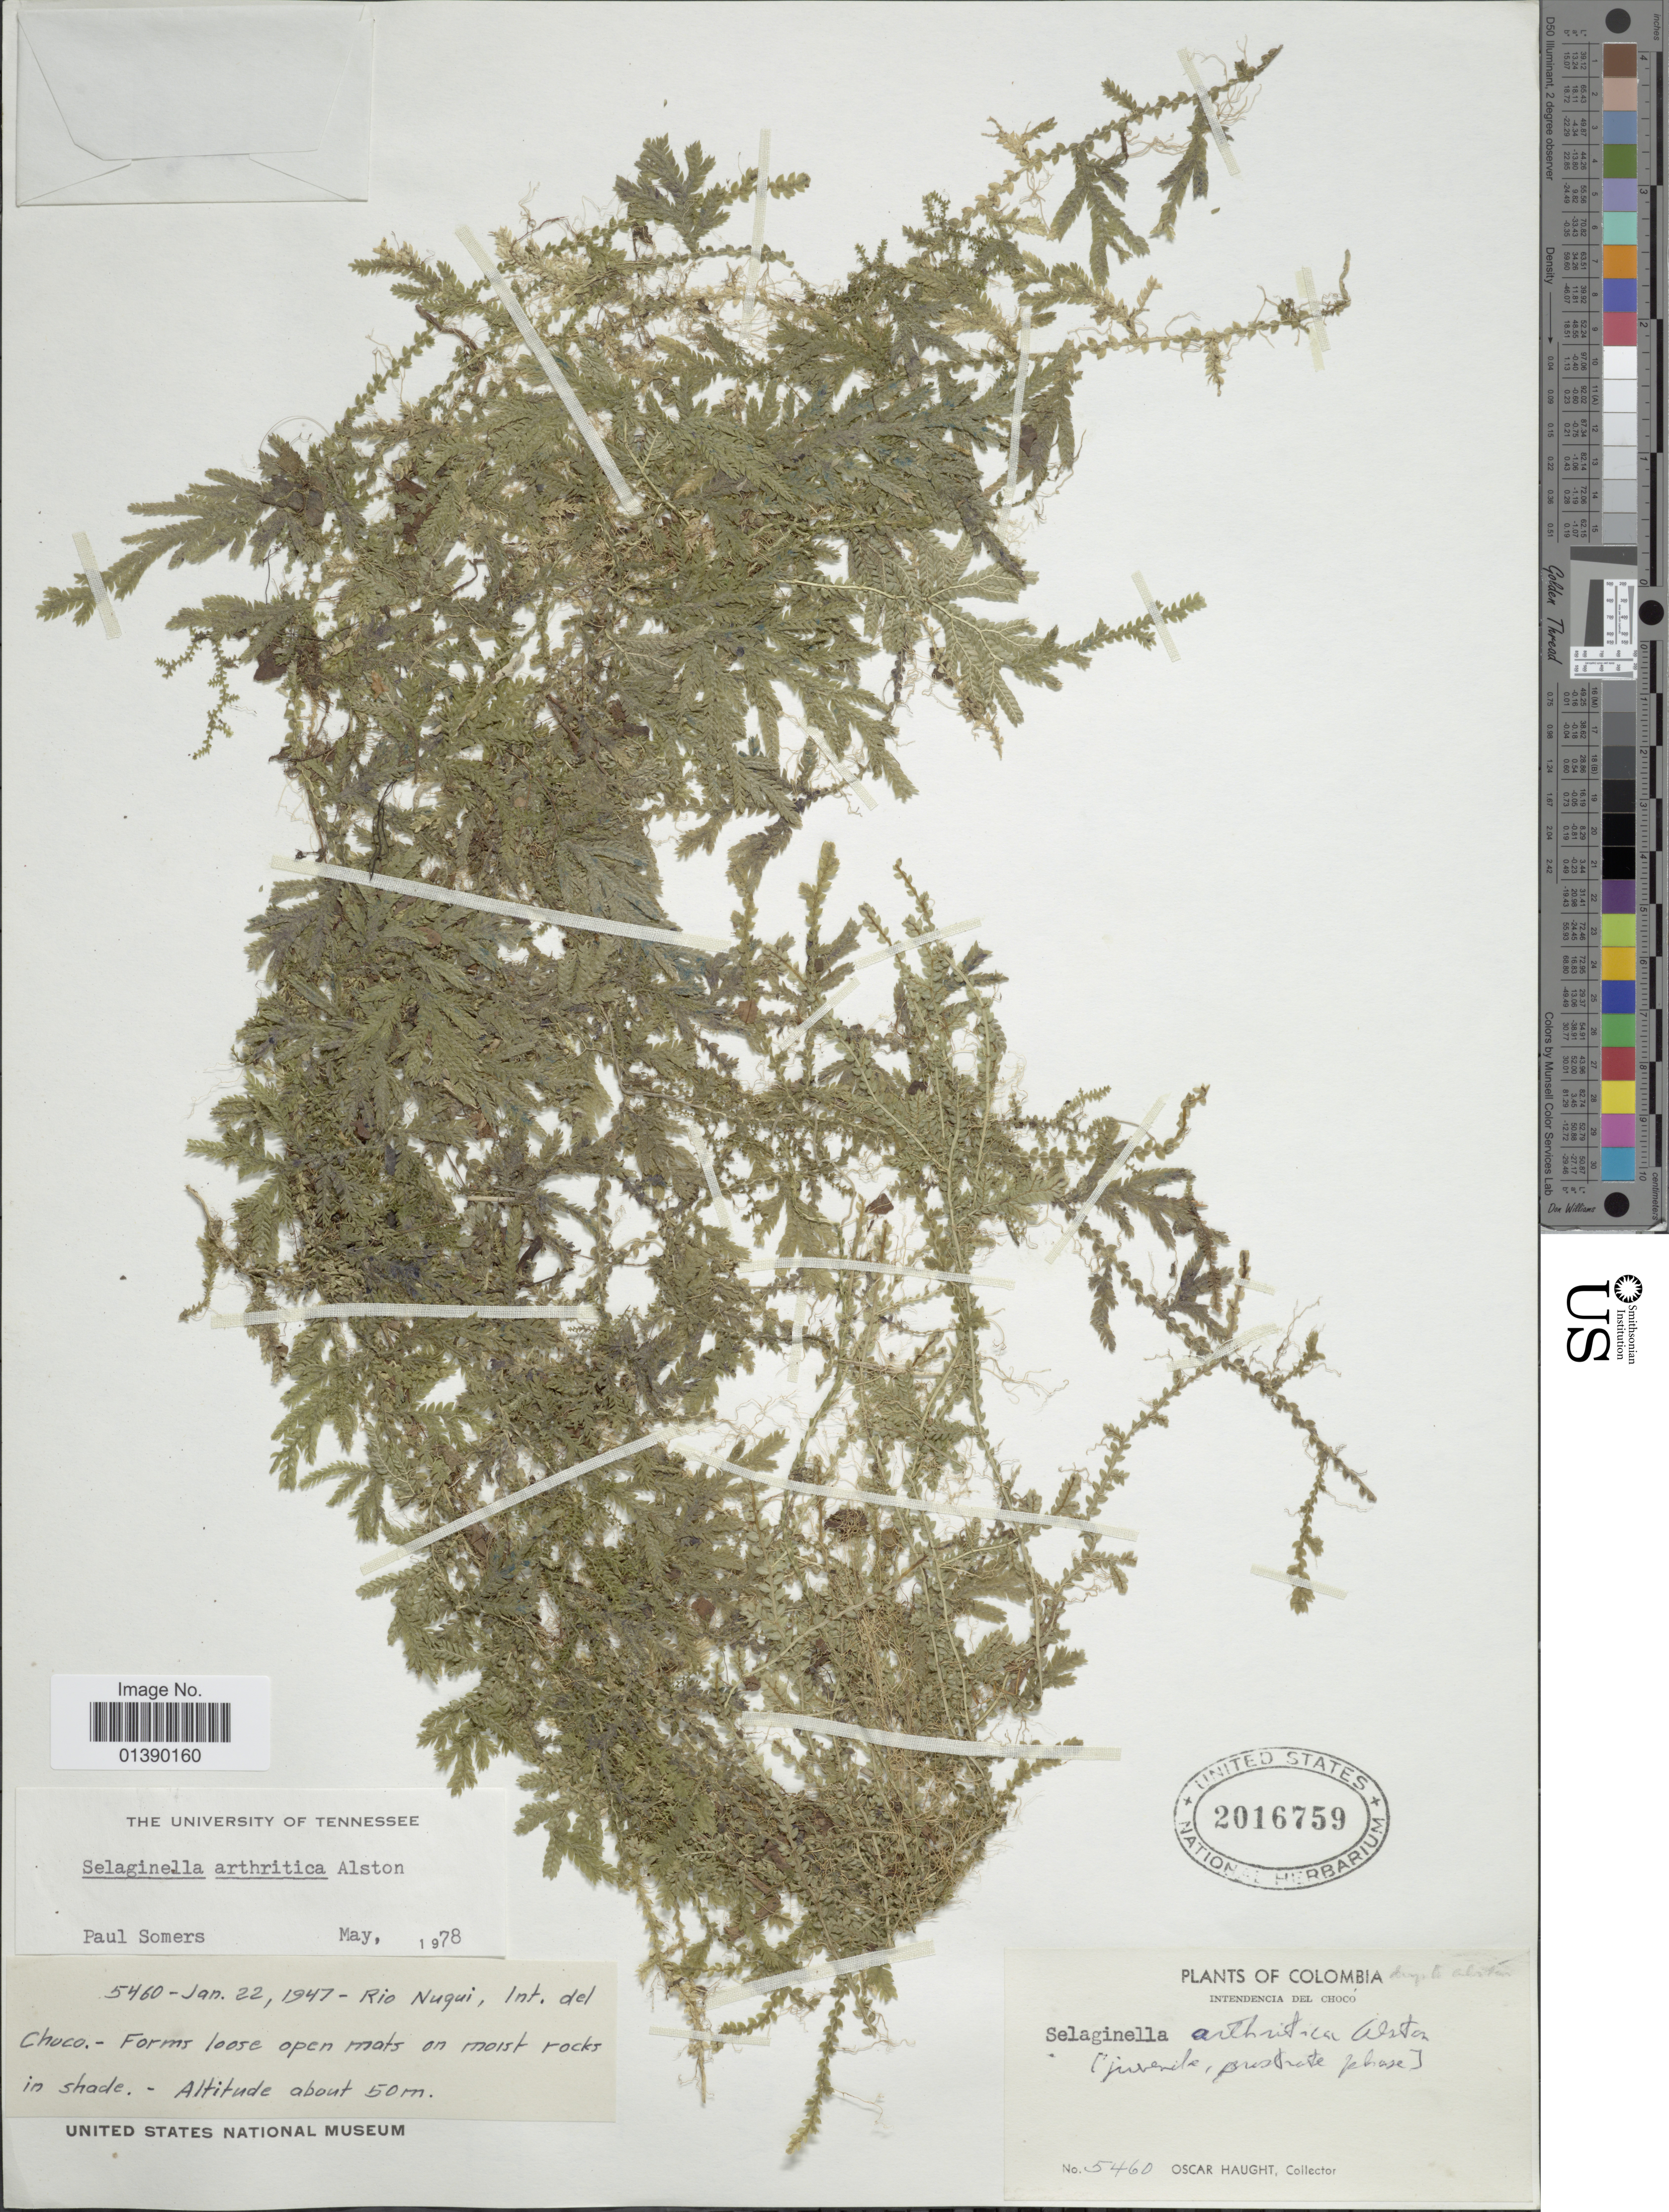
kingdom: Plantae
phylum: Tracheophyta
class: Lycopodiopsida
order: Selaginellales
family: Selaginellaceae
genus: Selaginella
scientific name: Selaginella arthritica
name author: Alston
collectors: O. L. Haught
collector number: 5460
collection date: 1947-01-22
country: Colombia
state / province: Chocó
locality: Rio Nugui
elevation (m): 50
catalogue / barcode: US 2016759